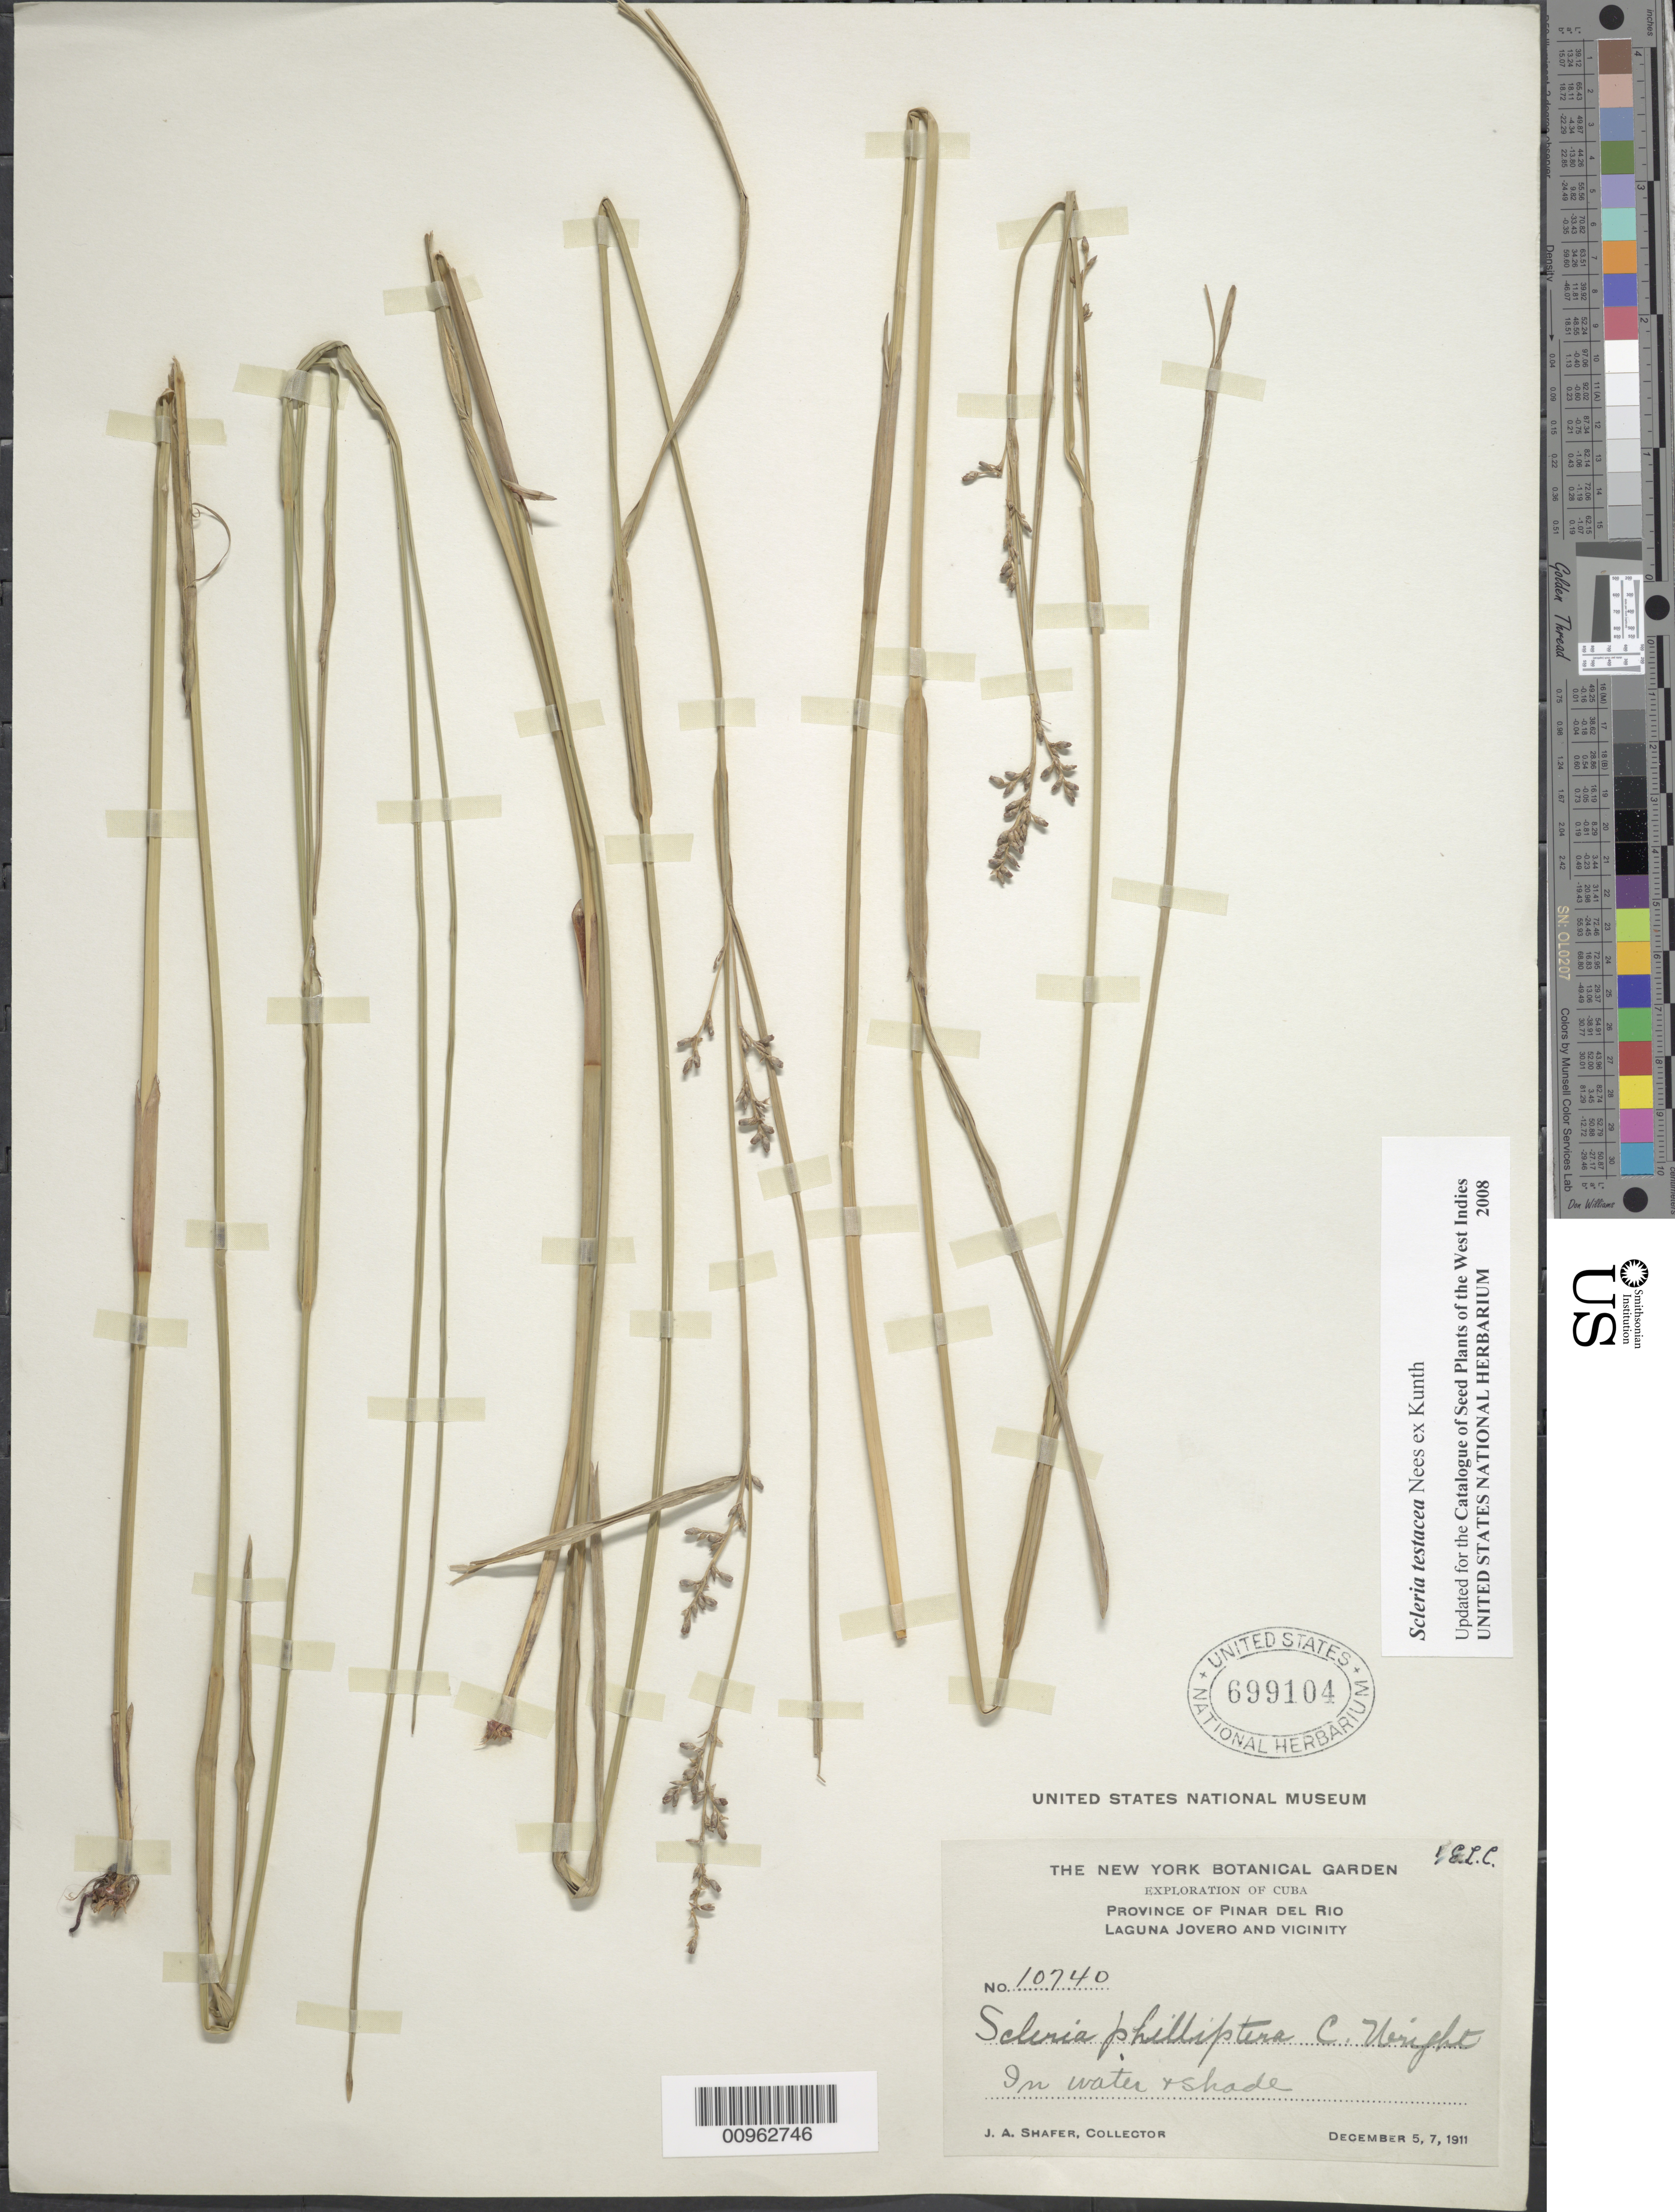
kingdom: Plantae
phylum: Tracheophyta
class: Liliopsida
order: Poales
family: Cyperaceae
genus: Scleria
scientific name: Scleria testacea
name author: Nees ex Kunth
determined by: Strong, M. T., (US), Smithsonian Institution - National Museum of Natural History (UNITED STATES)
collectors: J. A. Shafer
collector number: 10740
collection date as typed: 05 Dec 1911 to 07 Dec 1911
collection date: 1911-12-05/1911-12-07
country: Cuba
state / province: Pinar del Rio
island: Cuba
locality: Laguna Jovero and vicinity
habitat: In water and shade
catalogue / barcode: US 699104